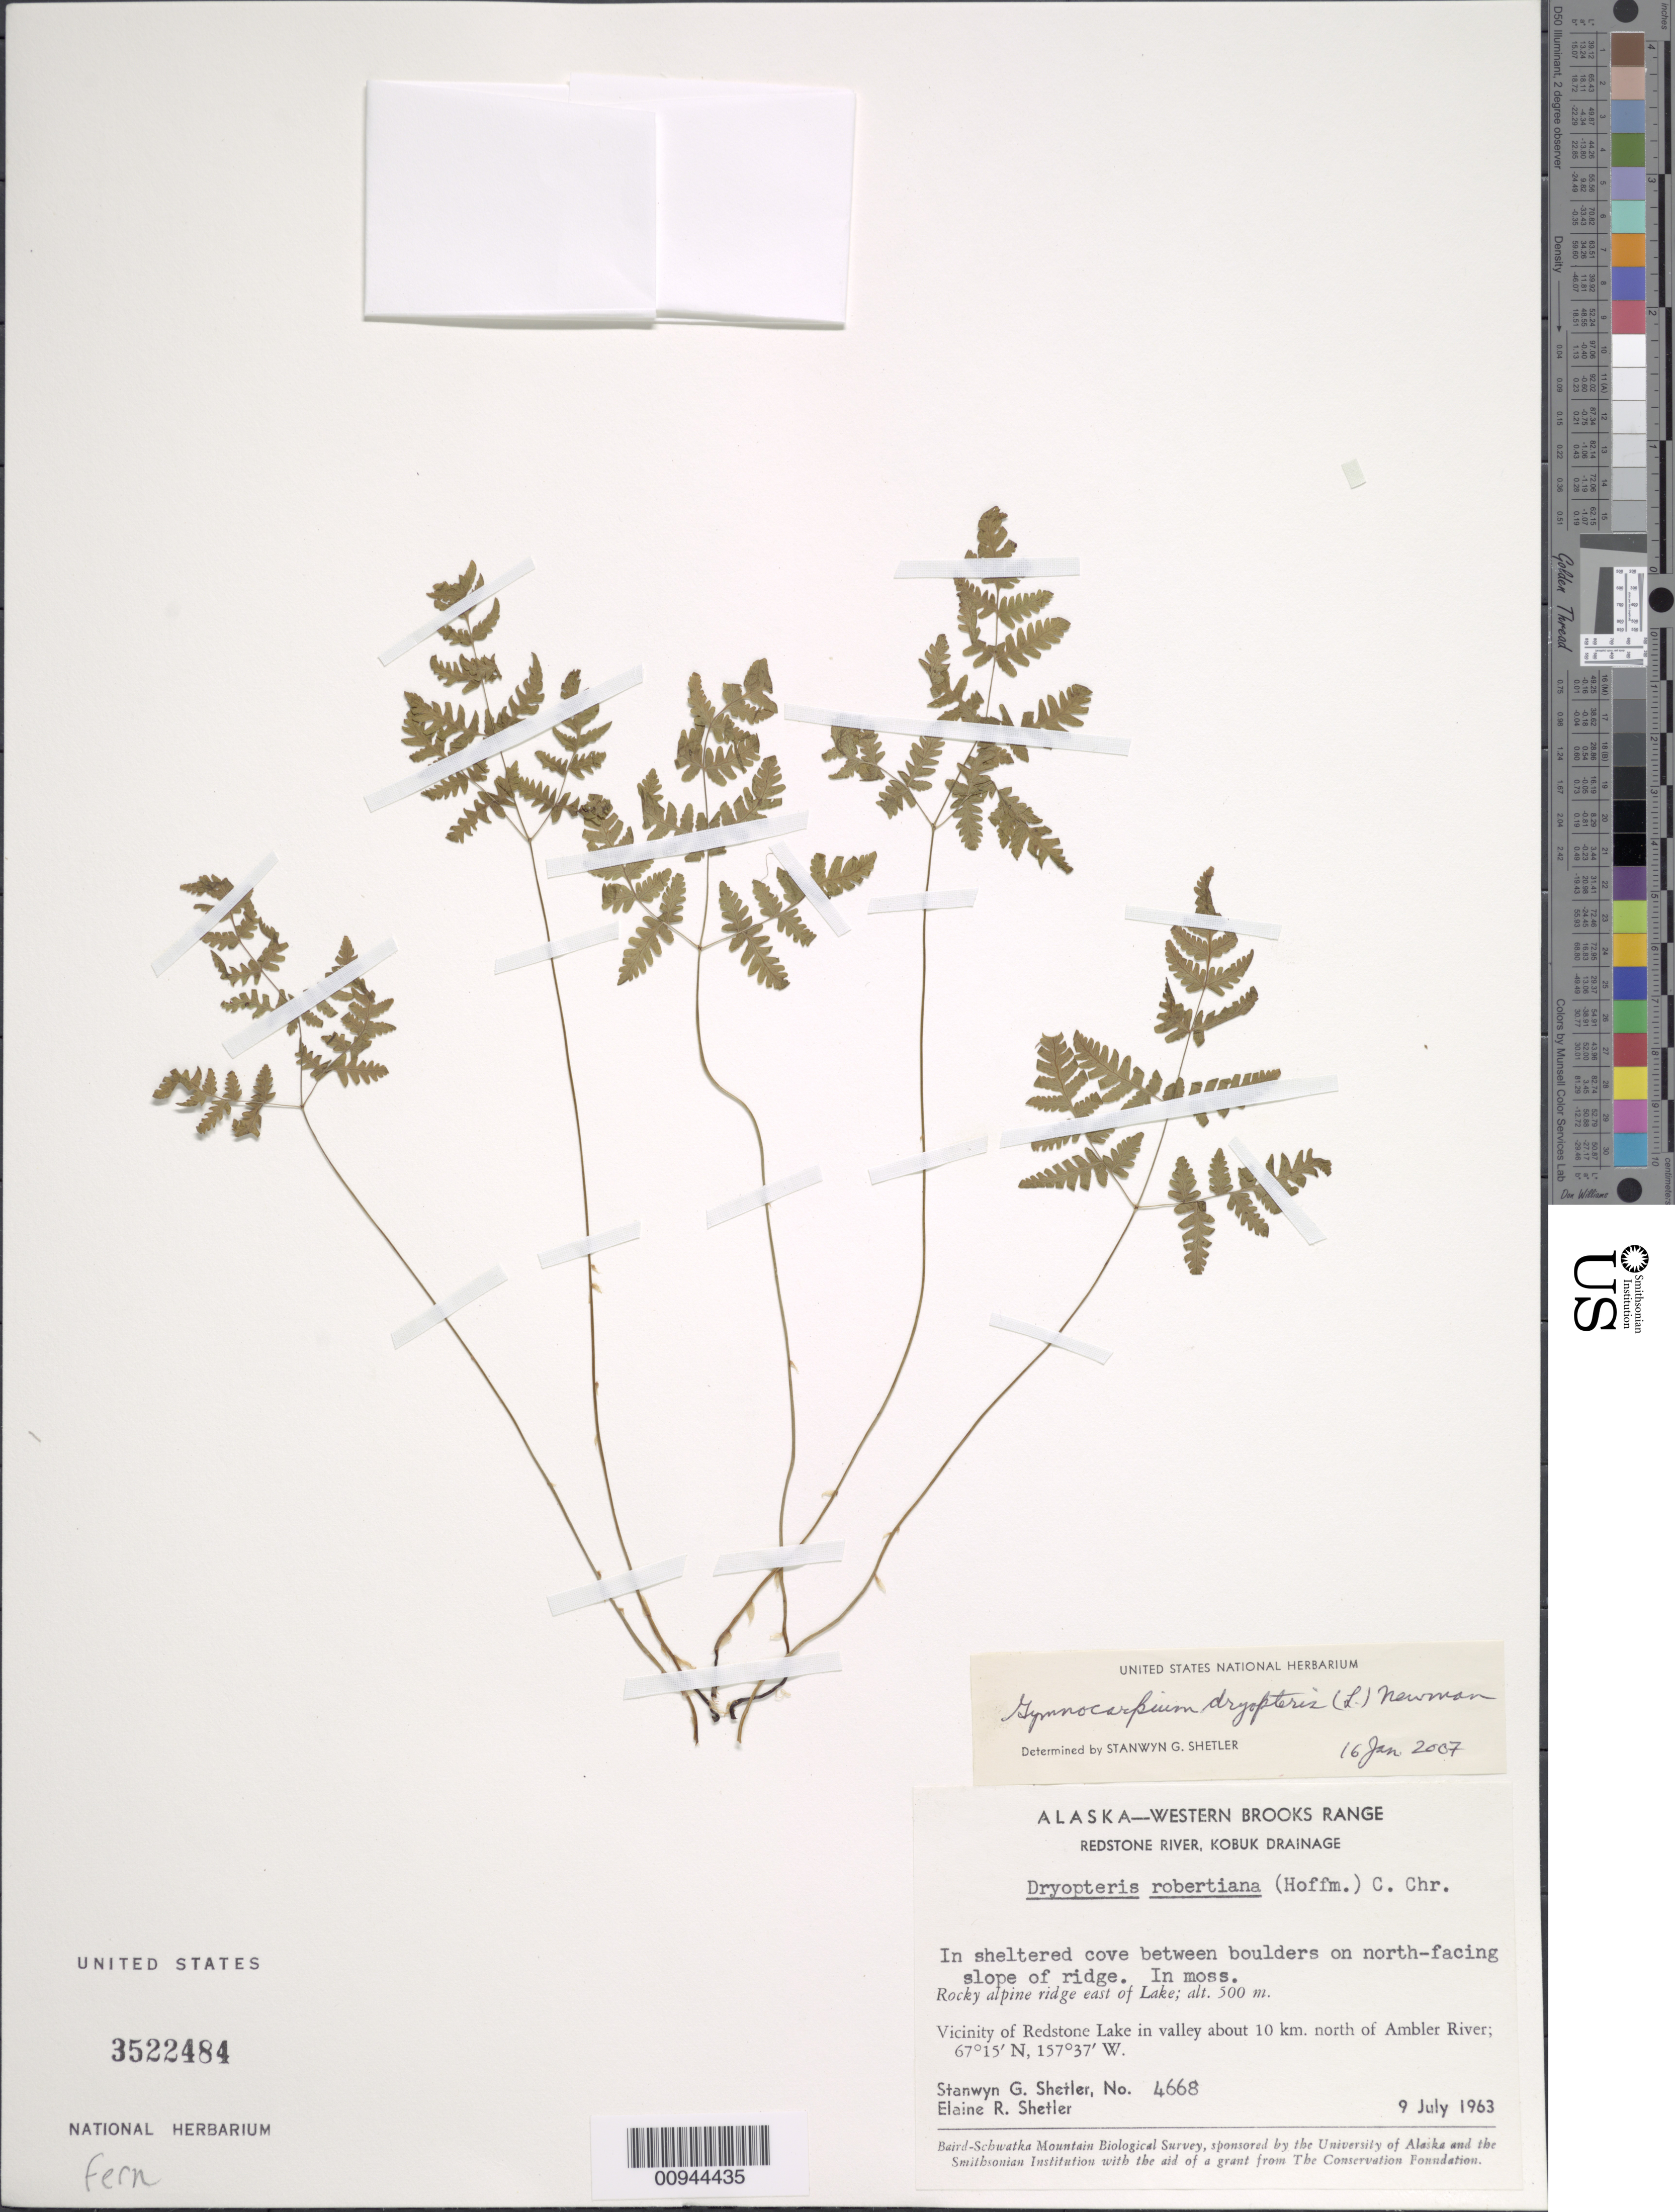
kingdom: Plantae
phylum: Tracheophyta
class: Polypodiopsida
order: Polypodiales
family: Cystopteridaceae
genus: Gymnocarpium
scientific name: Gymnocarpium dryopteris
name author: (L.) Newman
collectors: S. Shetler & E. R. Shetler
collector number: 4668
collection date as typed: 09 Jul 1963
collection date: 1963-07-09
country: United States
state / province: Alaska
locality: Vicinity of Redstone Lake in valley about 10 km. north of Ambler River. Western Brooks Range, Redstone River, Kobuk Drainage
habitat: Rocky alpine ridge east of Lake. In sheltered cove between boulders on north-facing slope of ridge.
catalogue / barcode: US 3522484